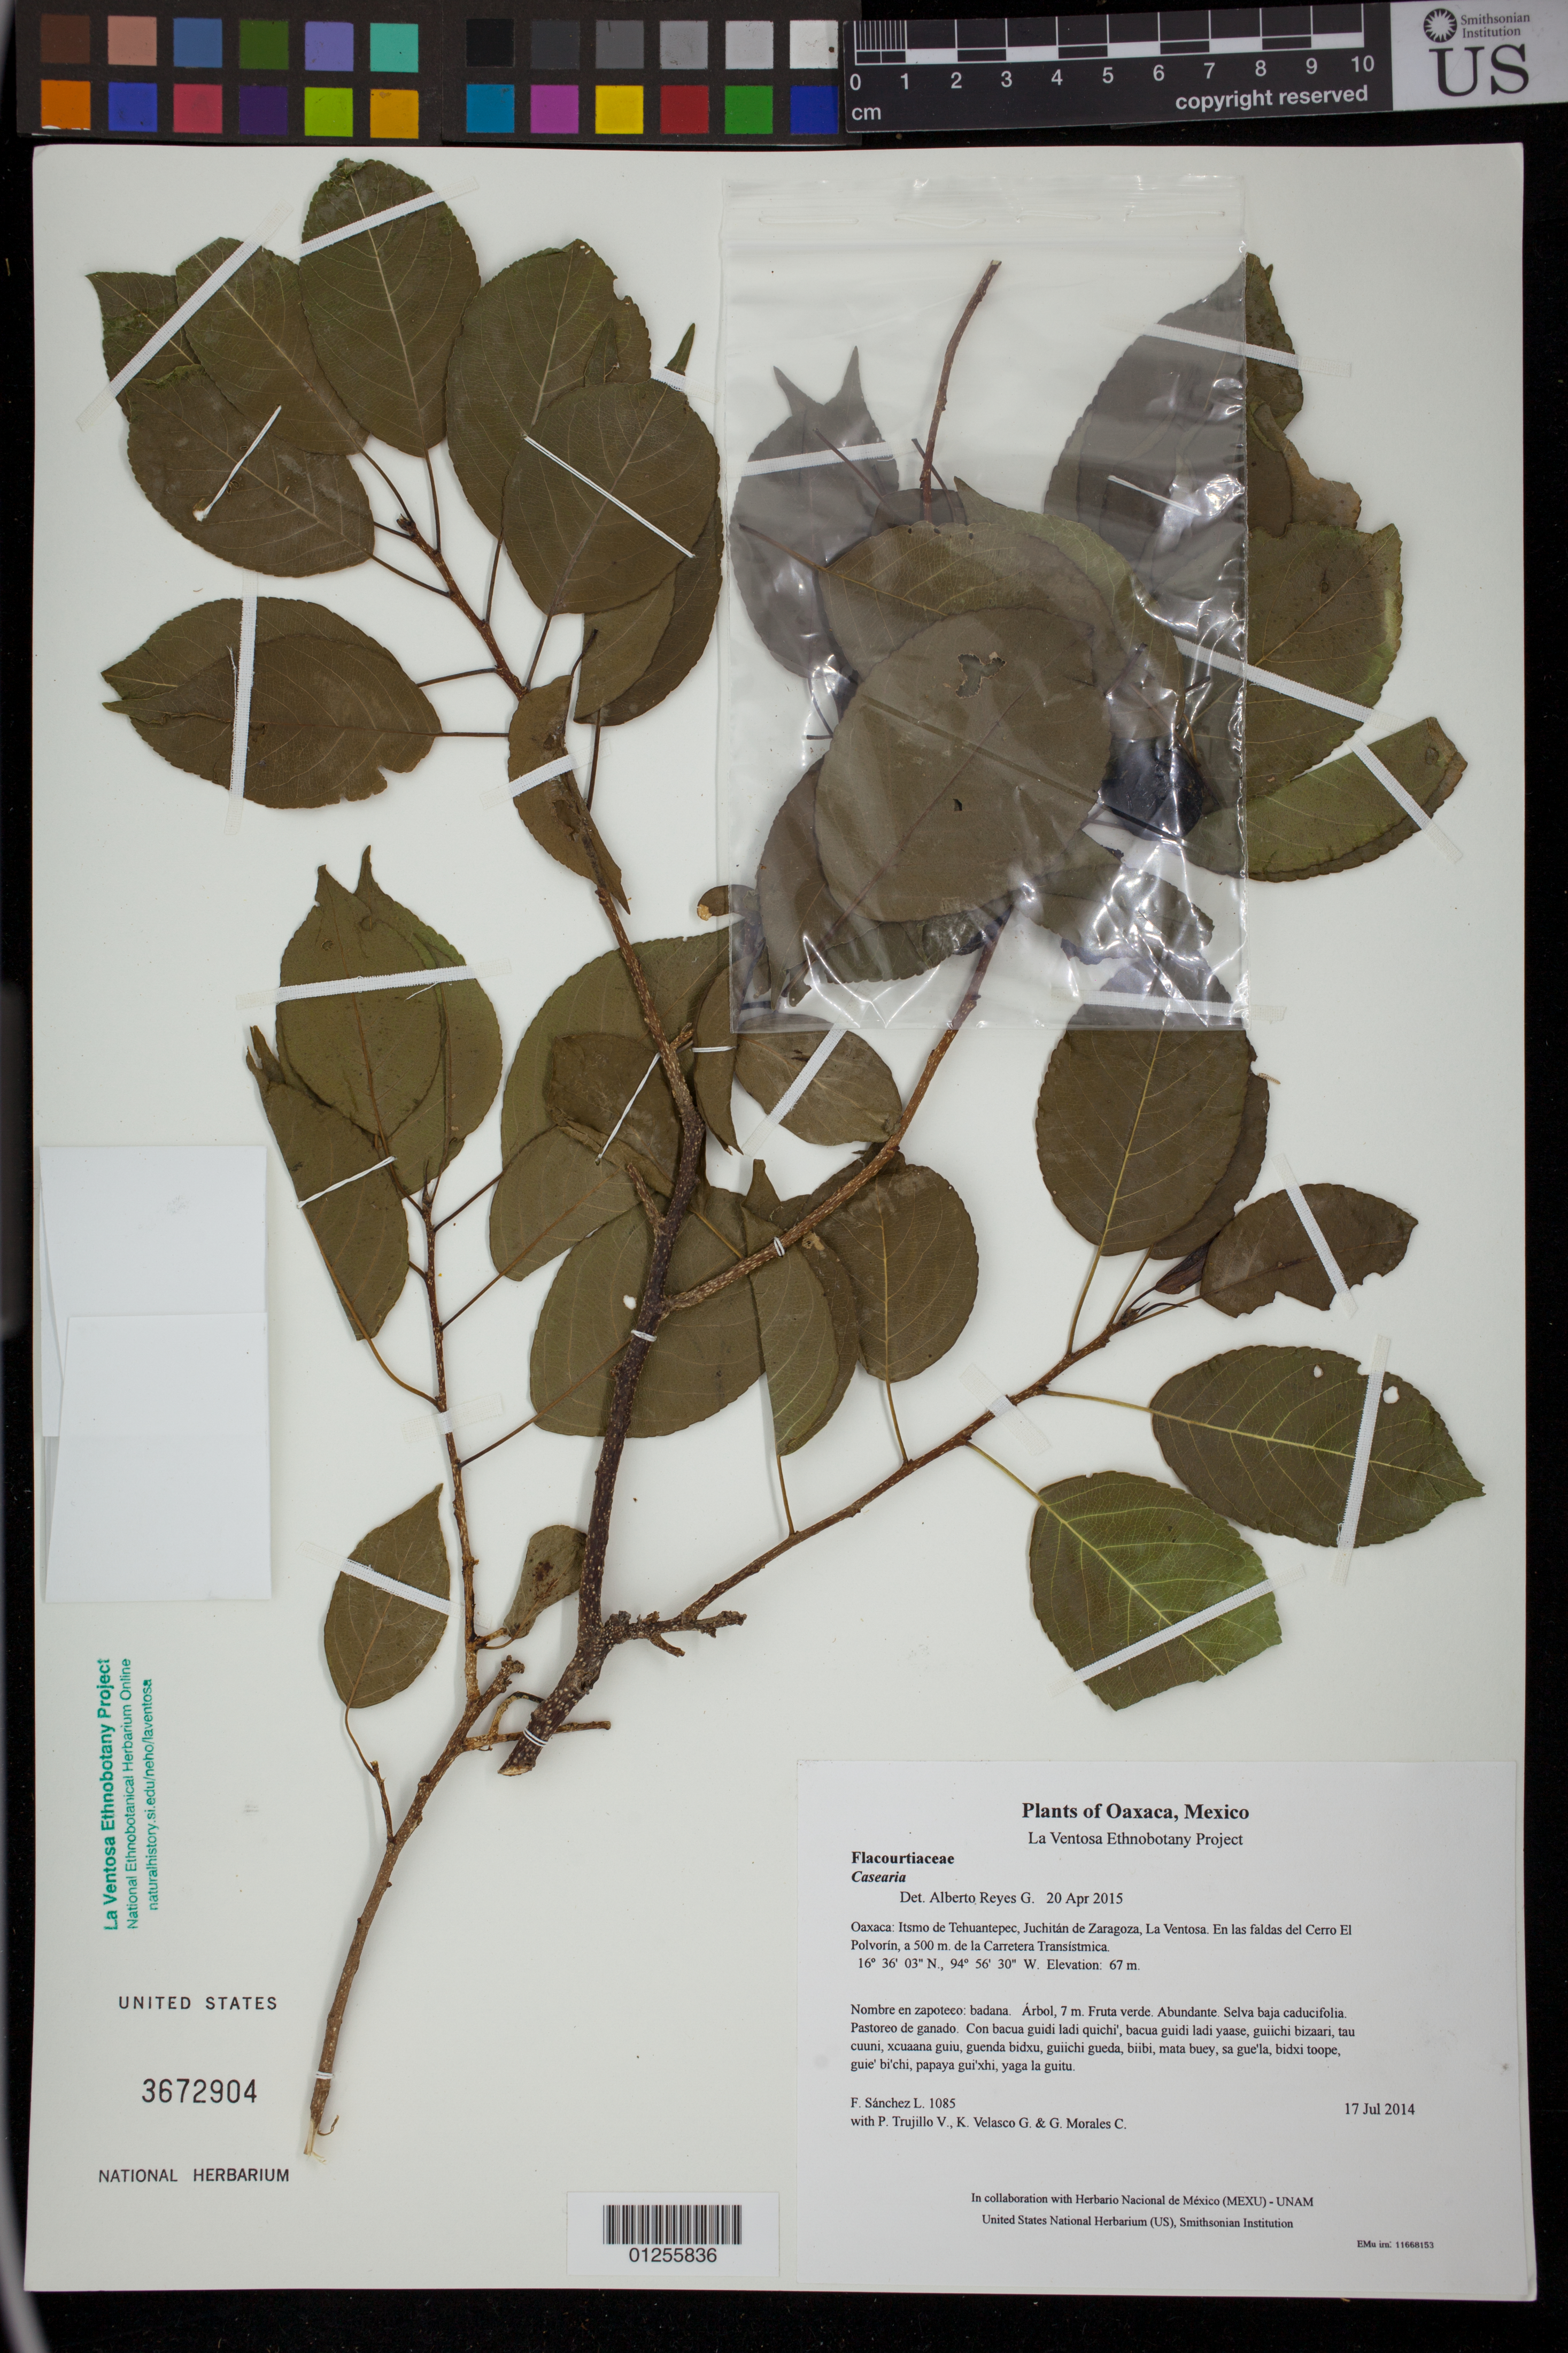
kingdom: Plantae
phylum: Tracheophyta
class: Magnoliopsida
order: Malpighiales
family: Salicaceae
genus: Casearia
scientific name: Casearia tremula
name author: (Griseb.) Griseb. ex C. Wright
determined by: Velasco G., Kenia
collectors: F. Sánchez L., P. Trujillo V., K. Velasco G. & G. Morales C.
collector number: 1085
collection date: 2014-07-17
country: Mexico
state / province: Oaxaca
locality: Itsmo de Tehuantepec, Juchitán de Zaragoza, La Ventosa. En las faldas del Cerro El Polvorín, a 500 m. de la Carretera Transístmica.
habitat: Selva baja caducifolia. Pastoreo de ganado.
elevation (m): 67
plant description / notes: MEXU, US; Yaga. 7 m. Cuaananaxhi naga'. Stale.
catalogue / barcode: US 3672904